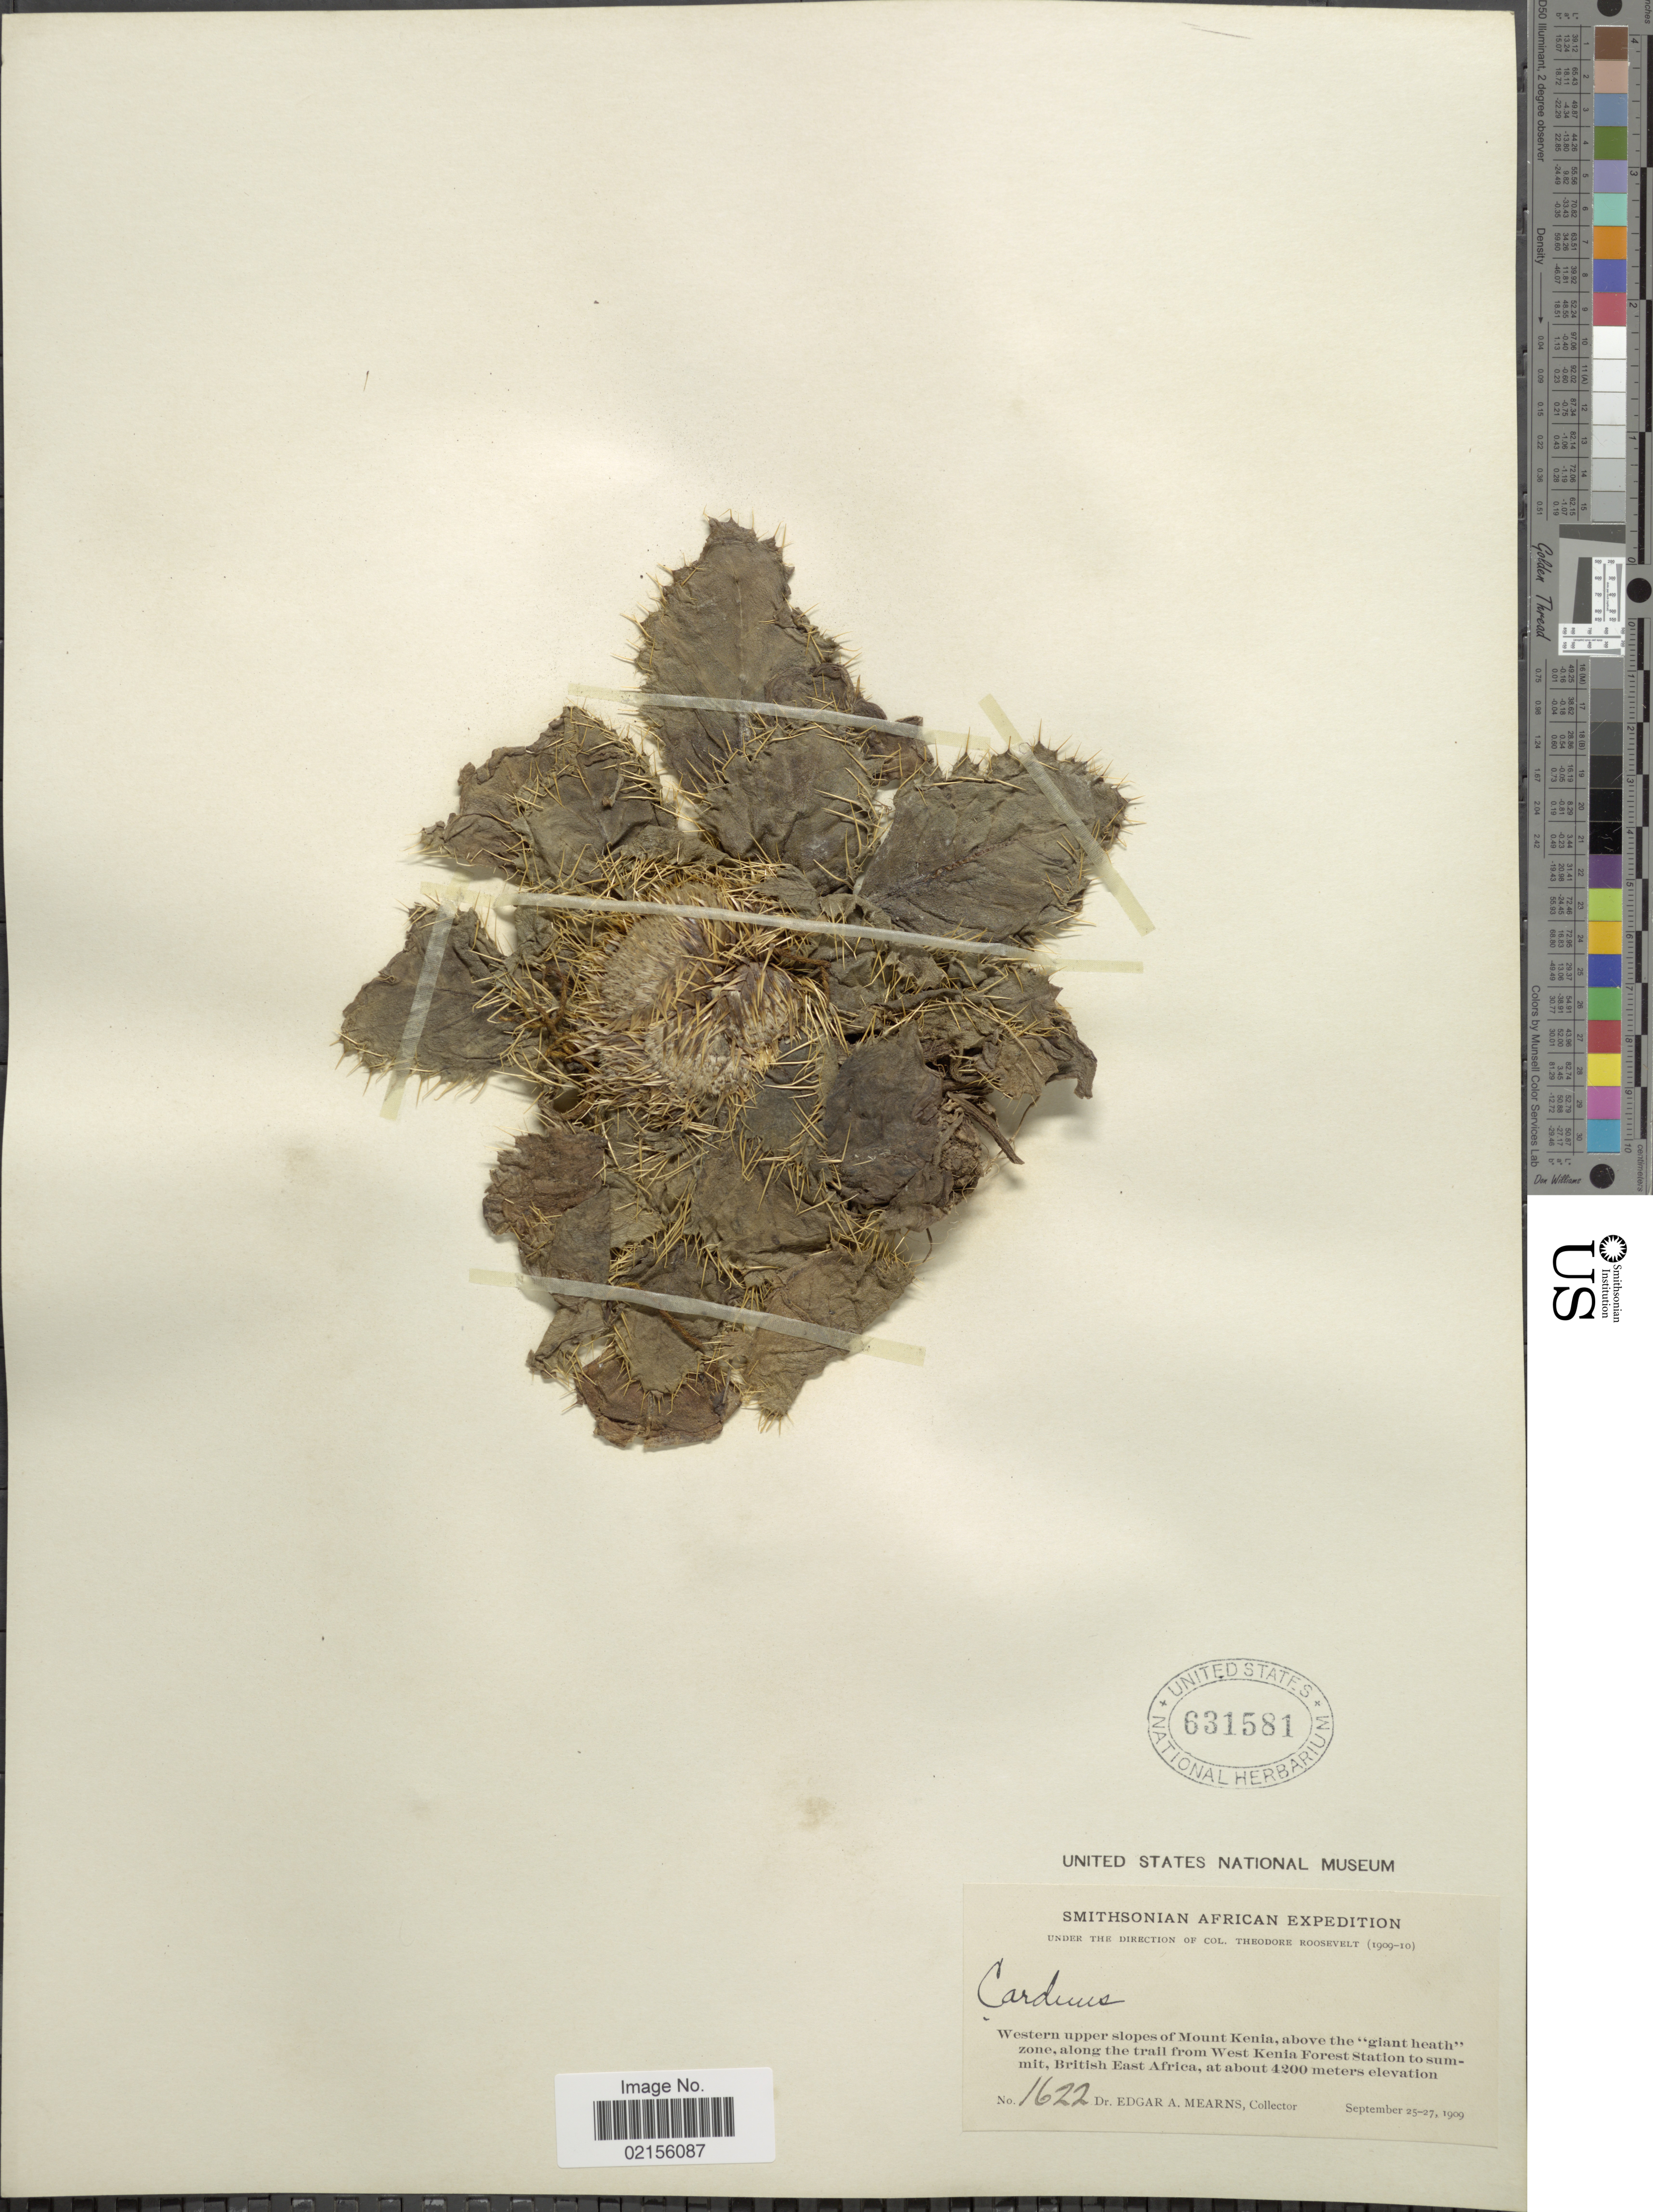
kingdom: Plantae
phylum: Tracheophyta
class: Magnoliopsida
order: Asterales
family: Asteraceae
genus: Carduus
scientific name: Carduus sp.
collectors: E. A. Mearns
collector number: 1622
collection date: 1909-09-25/1909-09-27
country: Kenya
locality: Western upper slopes of Mount Kenia, above the 'giant heath' zone, along the trail from West Kenia Forest Station to summit, British East Africa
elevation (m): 4200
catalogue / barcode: US 631581